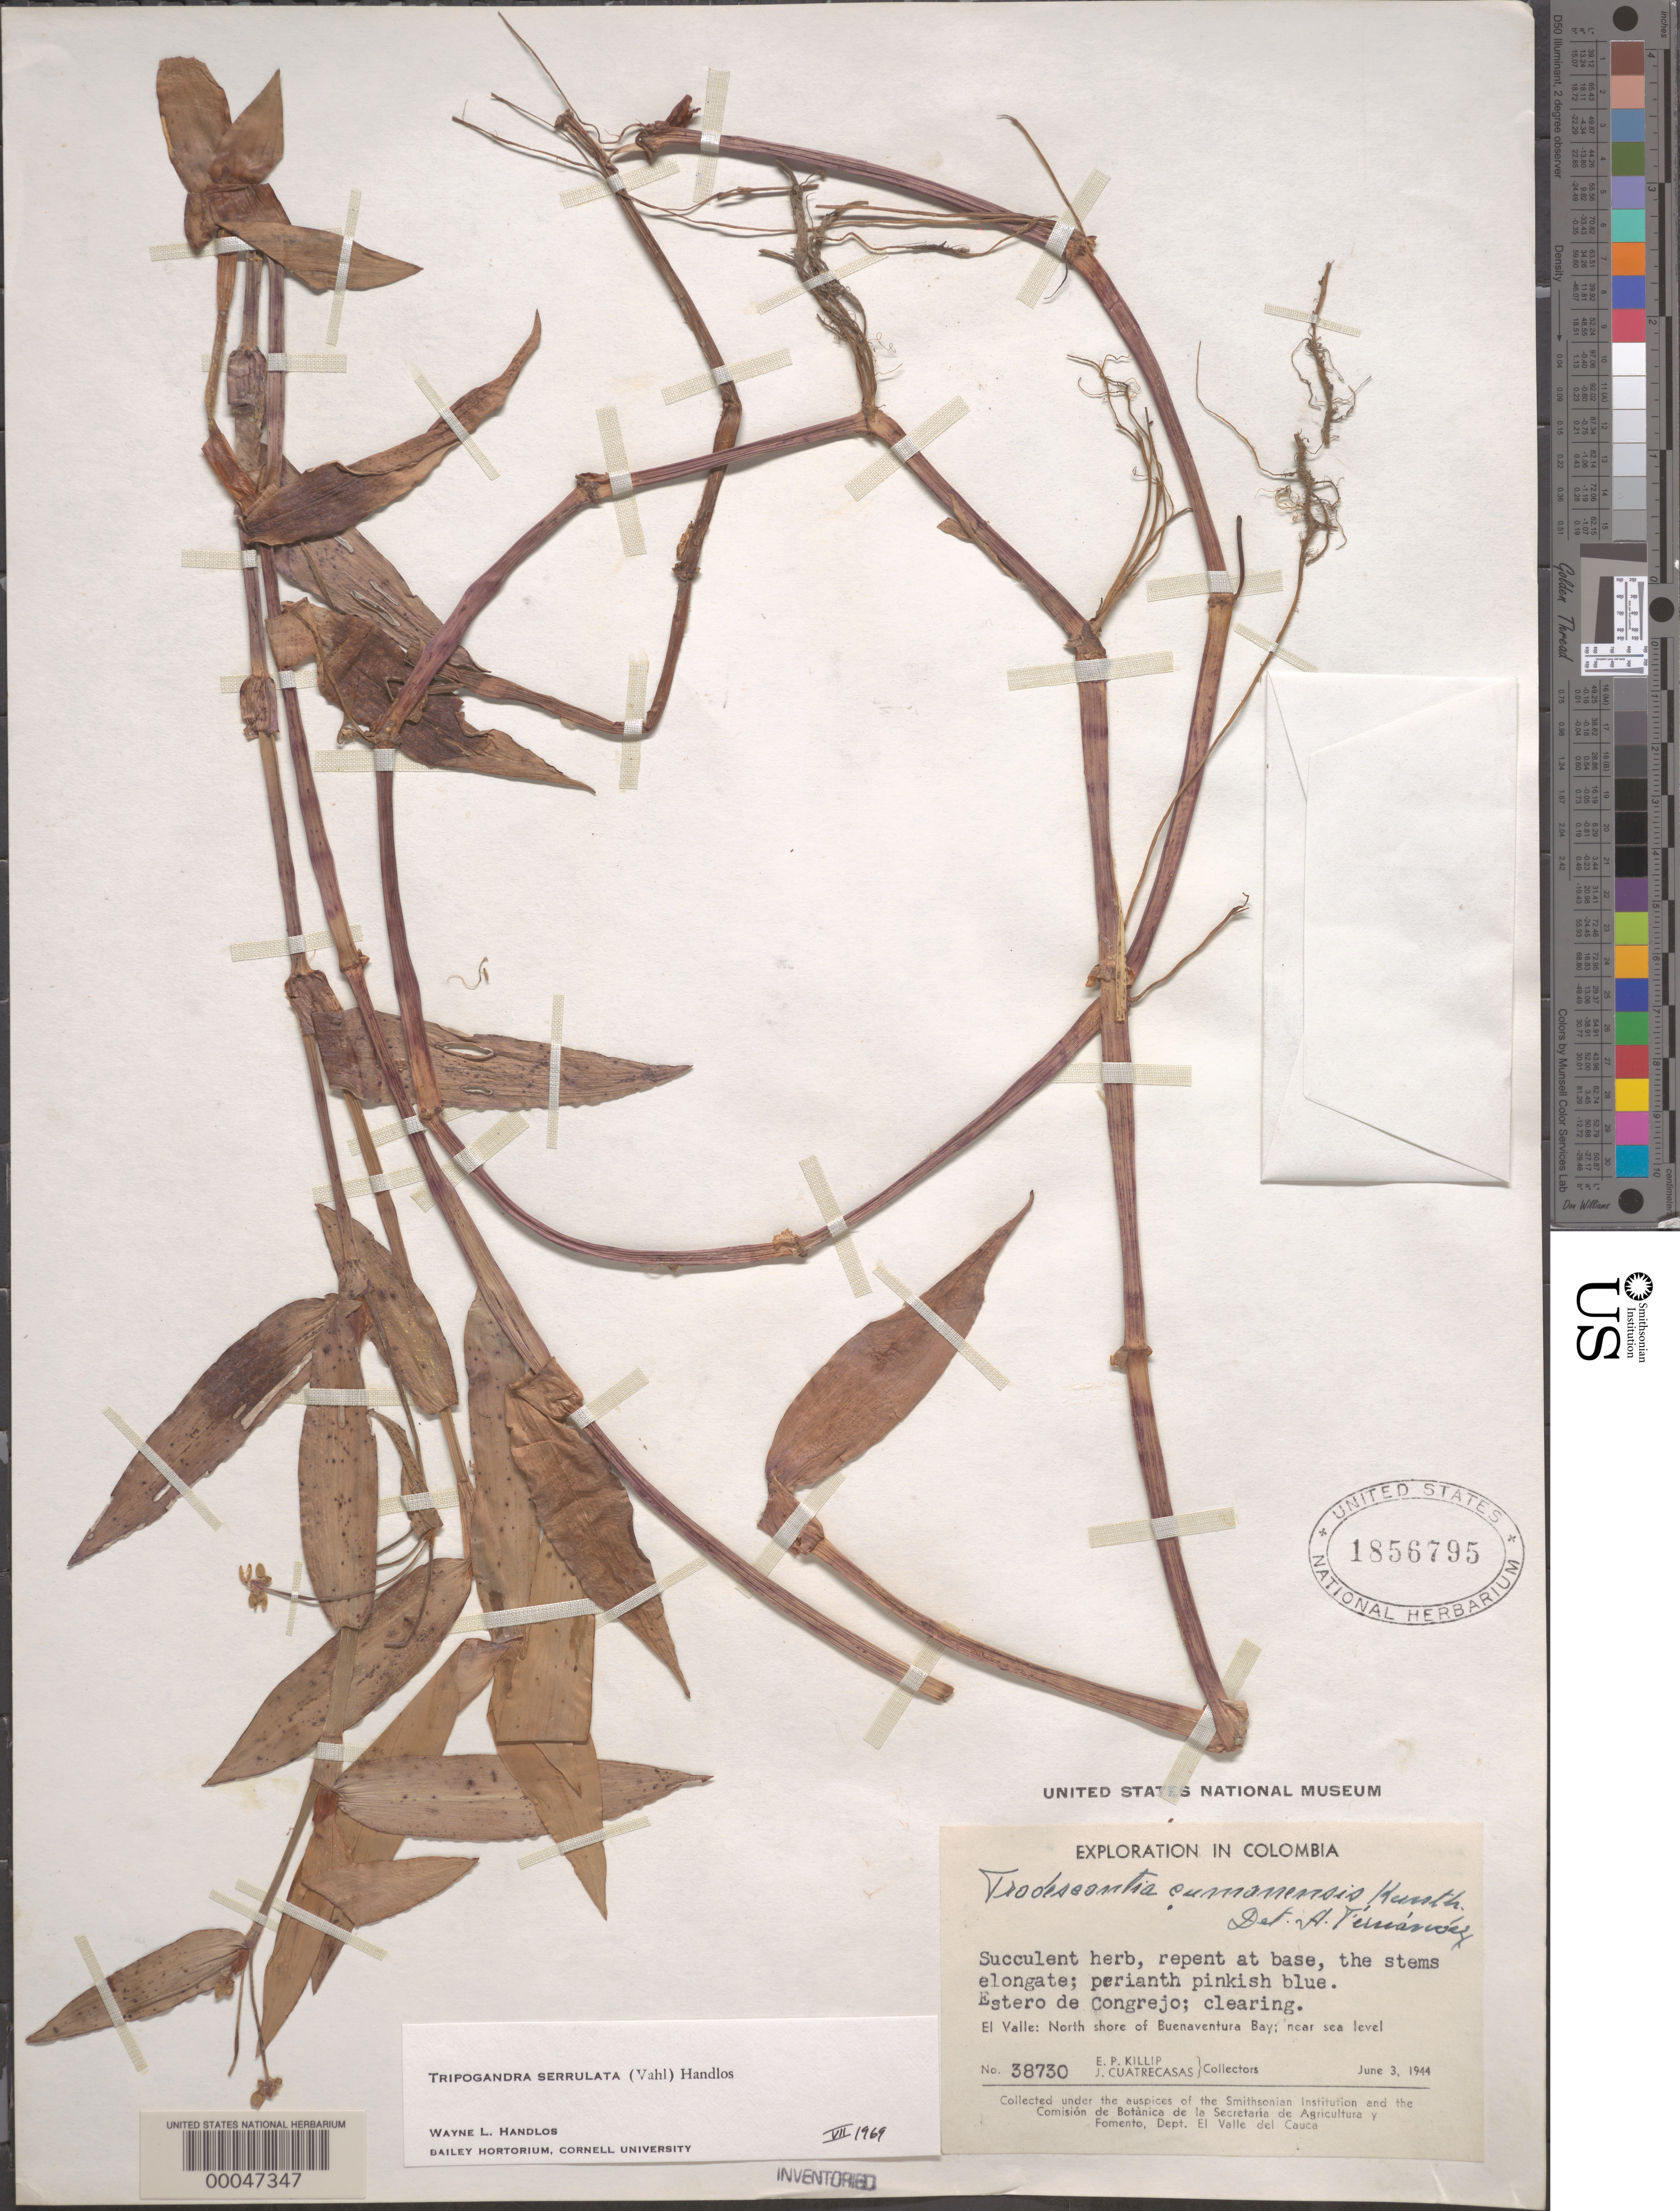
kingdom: Plantae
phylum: Tracheophyta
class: Liliopsida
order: Commelinales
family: Commelinaceae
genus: Tripogandra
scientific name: Tripogandra serrulata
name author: (Vahl) Handlos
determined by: Handlos, W. L.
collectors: E. P. Killip & J. Cuatrecasas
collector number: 38730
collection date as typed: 03 Jun 1944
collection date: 1944-06-03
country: Colombia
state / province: Valle del Cauca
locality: Buena Ventura Bay, E of Congrejo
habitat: Clearing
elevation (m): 5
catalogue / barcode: US 1856795